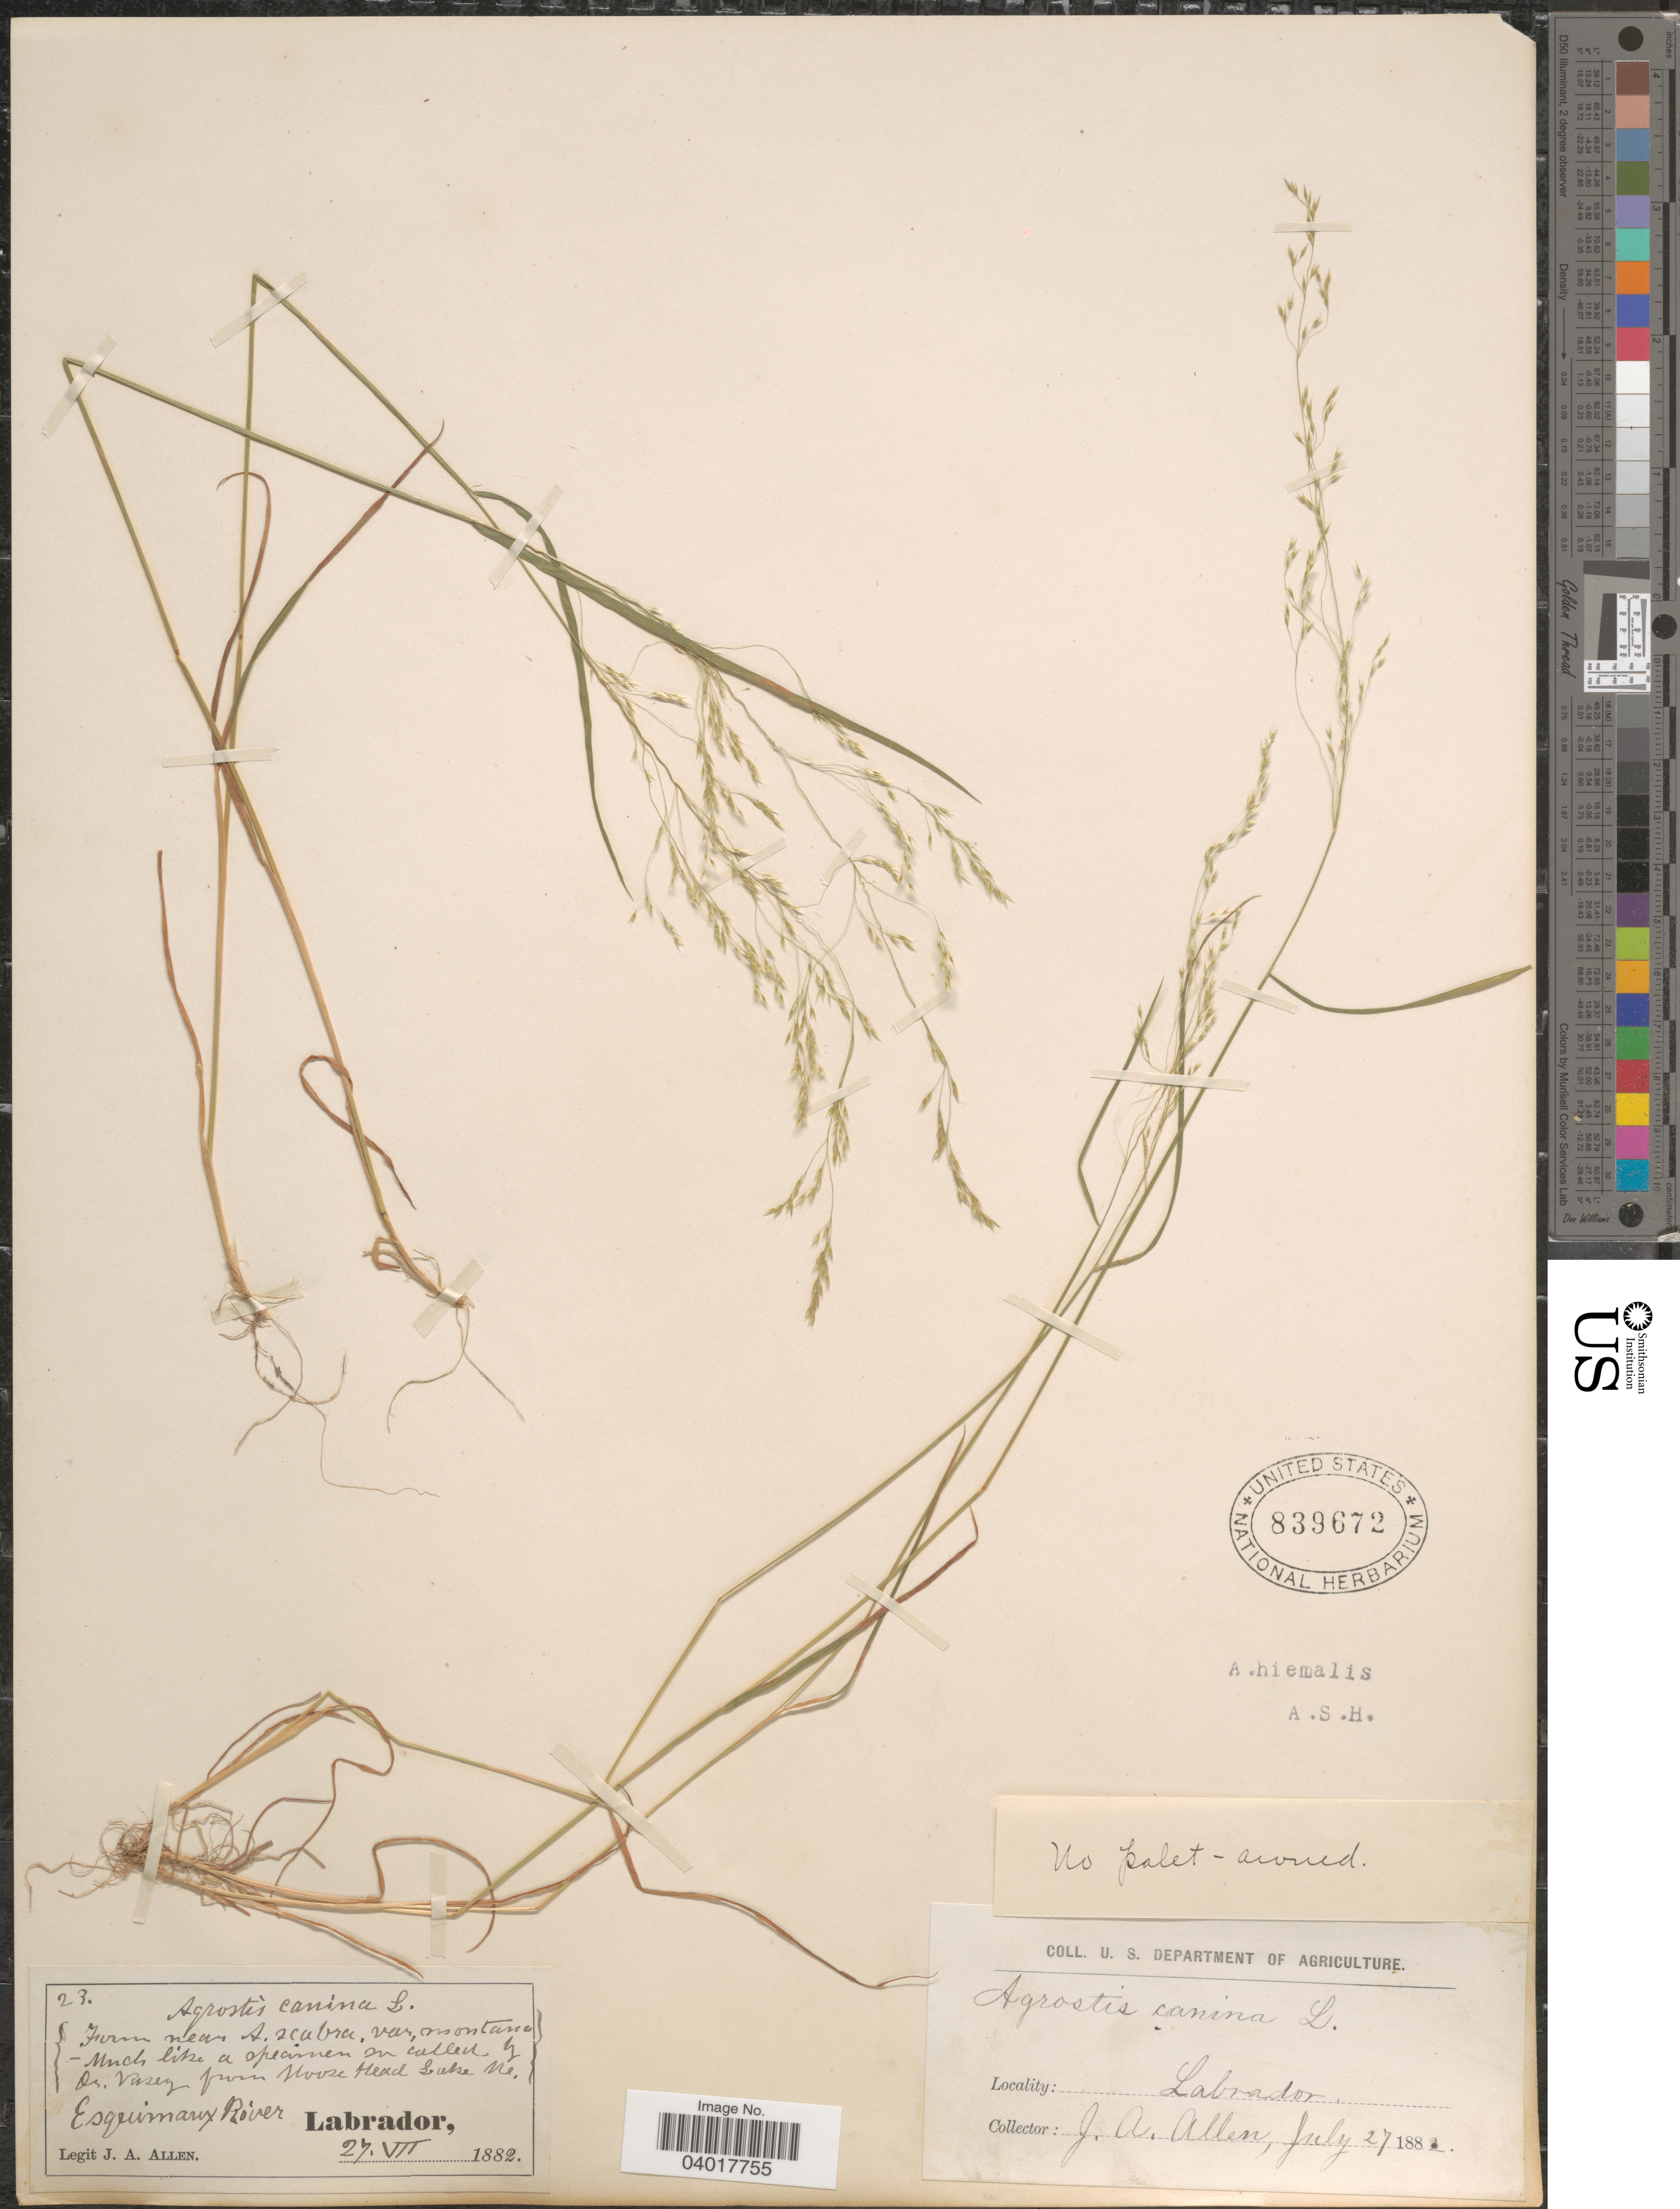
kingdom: Plantae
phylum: Tracheophyta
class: Liliopsida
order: Poales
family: Poaceae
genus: Agrostis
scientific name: Agrostis canina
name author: L.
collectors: J. Allen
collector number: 23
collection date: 1882-07-27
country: Canada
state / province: Newfoundland and Labrador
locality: Esquimaux River, Labrador.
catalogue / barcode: US 839672